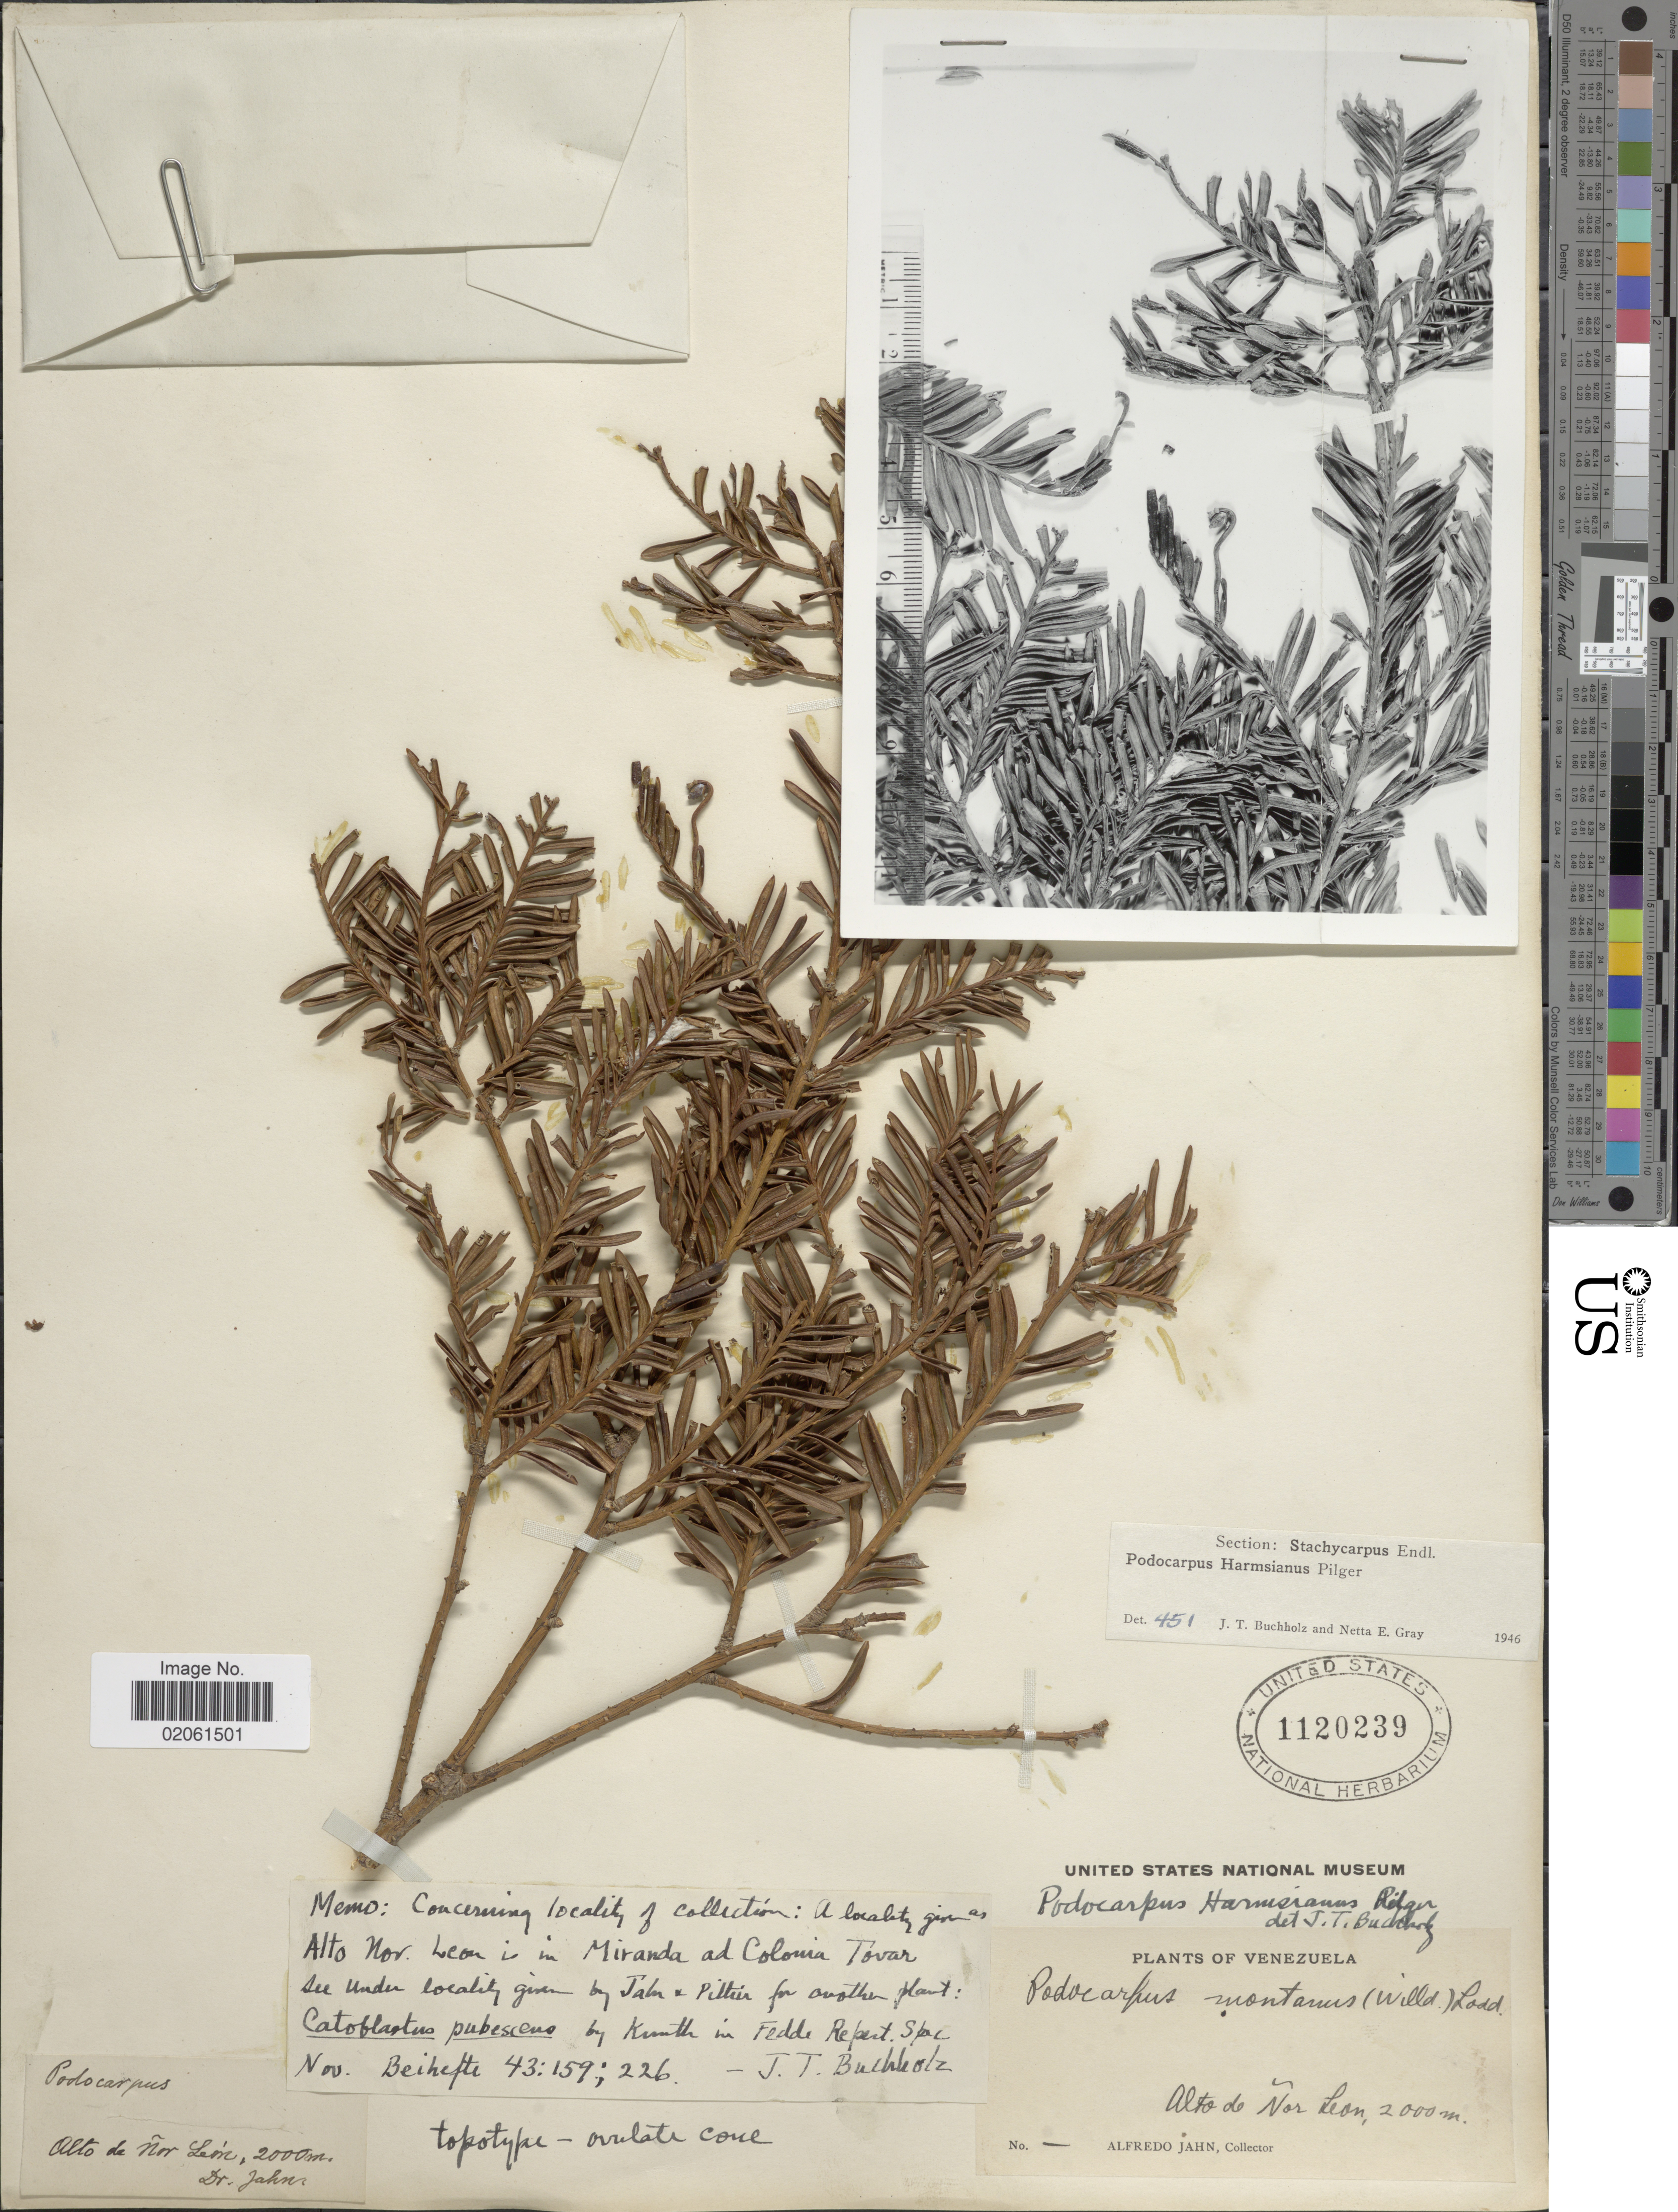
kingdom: Plantae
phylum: Tracheophyta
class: Pinopsida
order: Pinales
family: Podocarpaceae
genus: Podocarpus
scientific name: Podocarpus harmsianus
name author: Pilg.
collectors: A. Jahn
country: Venezuela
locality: Venezuela. Alto de Nor Leon.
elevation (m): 2000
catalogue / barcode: US 1120239